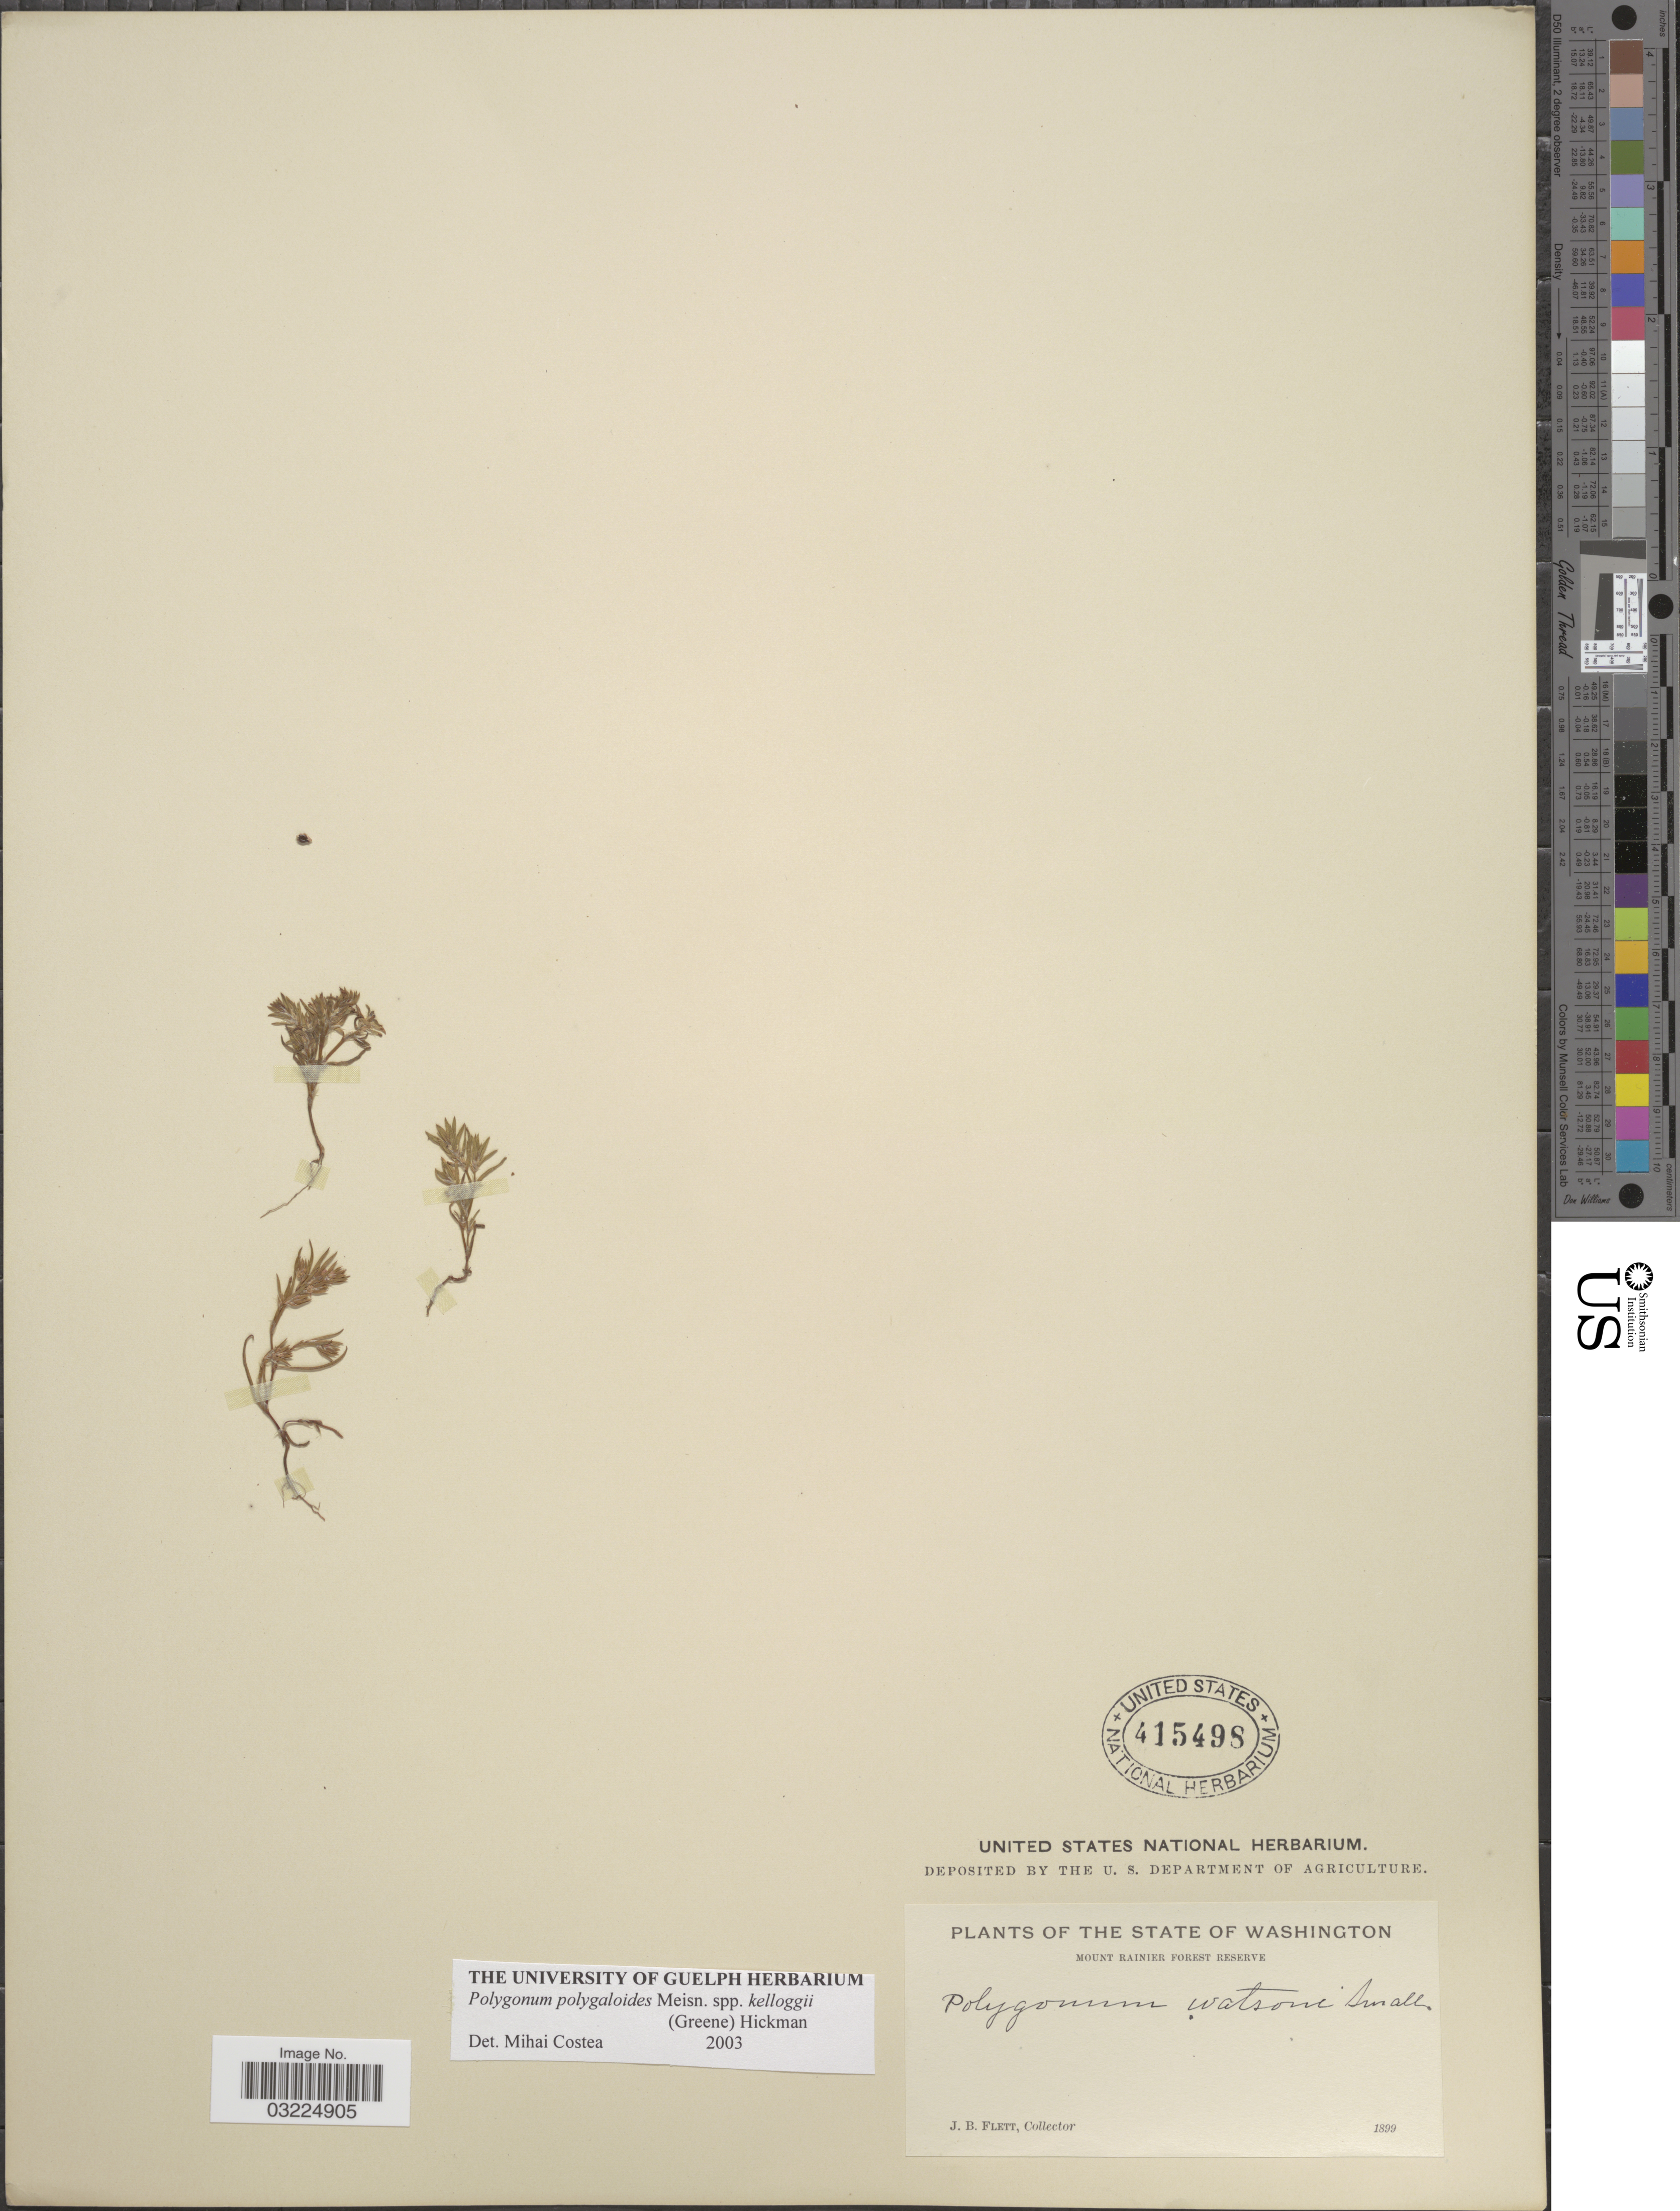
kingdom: Plantae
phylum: Tracheophyta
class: Magnoliopsida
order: Caryophyllales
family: Polygonaceae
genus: Polygonum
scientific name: Polygonum polygaloides subsp. kelloggii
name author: (Greene) Hickman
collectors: J. Flett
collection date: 1899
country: United States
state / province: Washington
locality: Mount Rainier Forest Reserve.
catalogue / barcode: US 415498